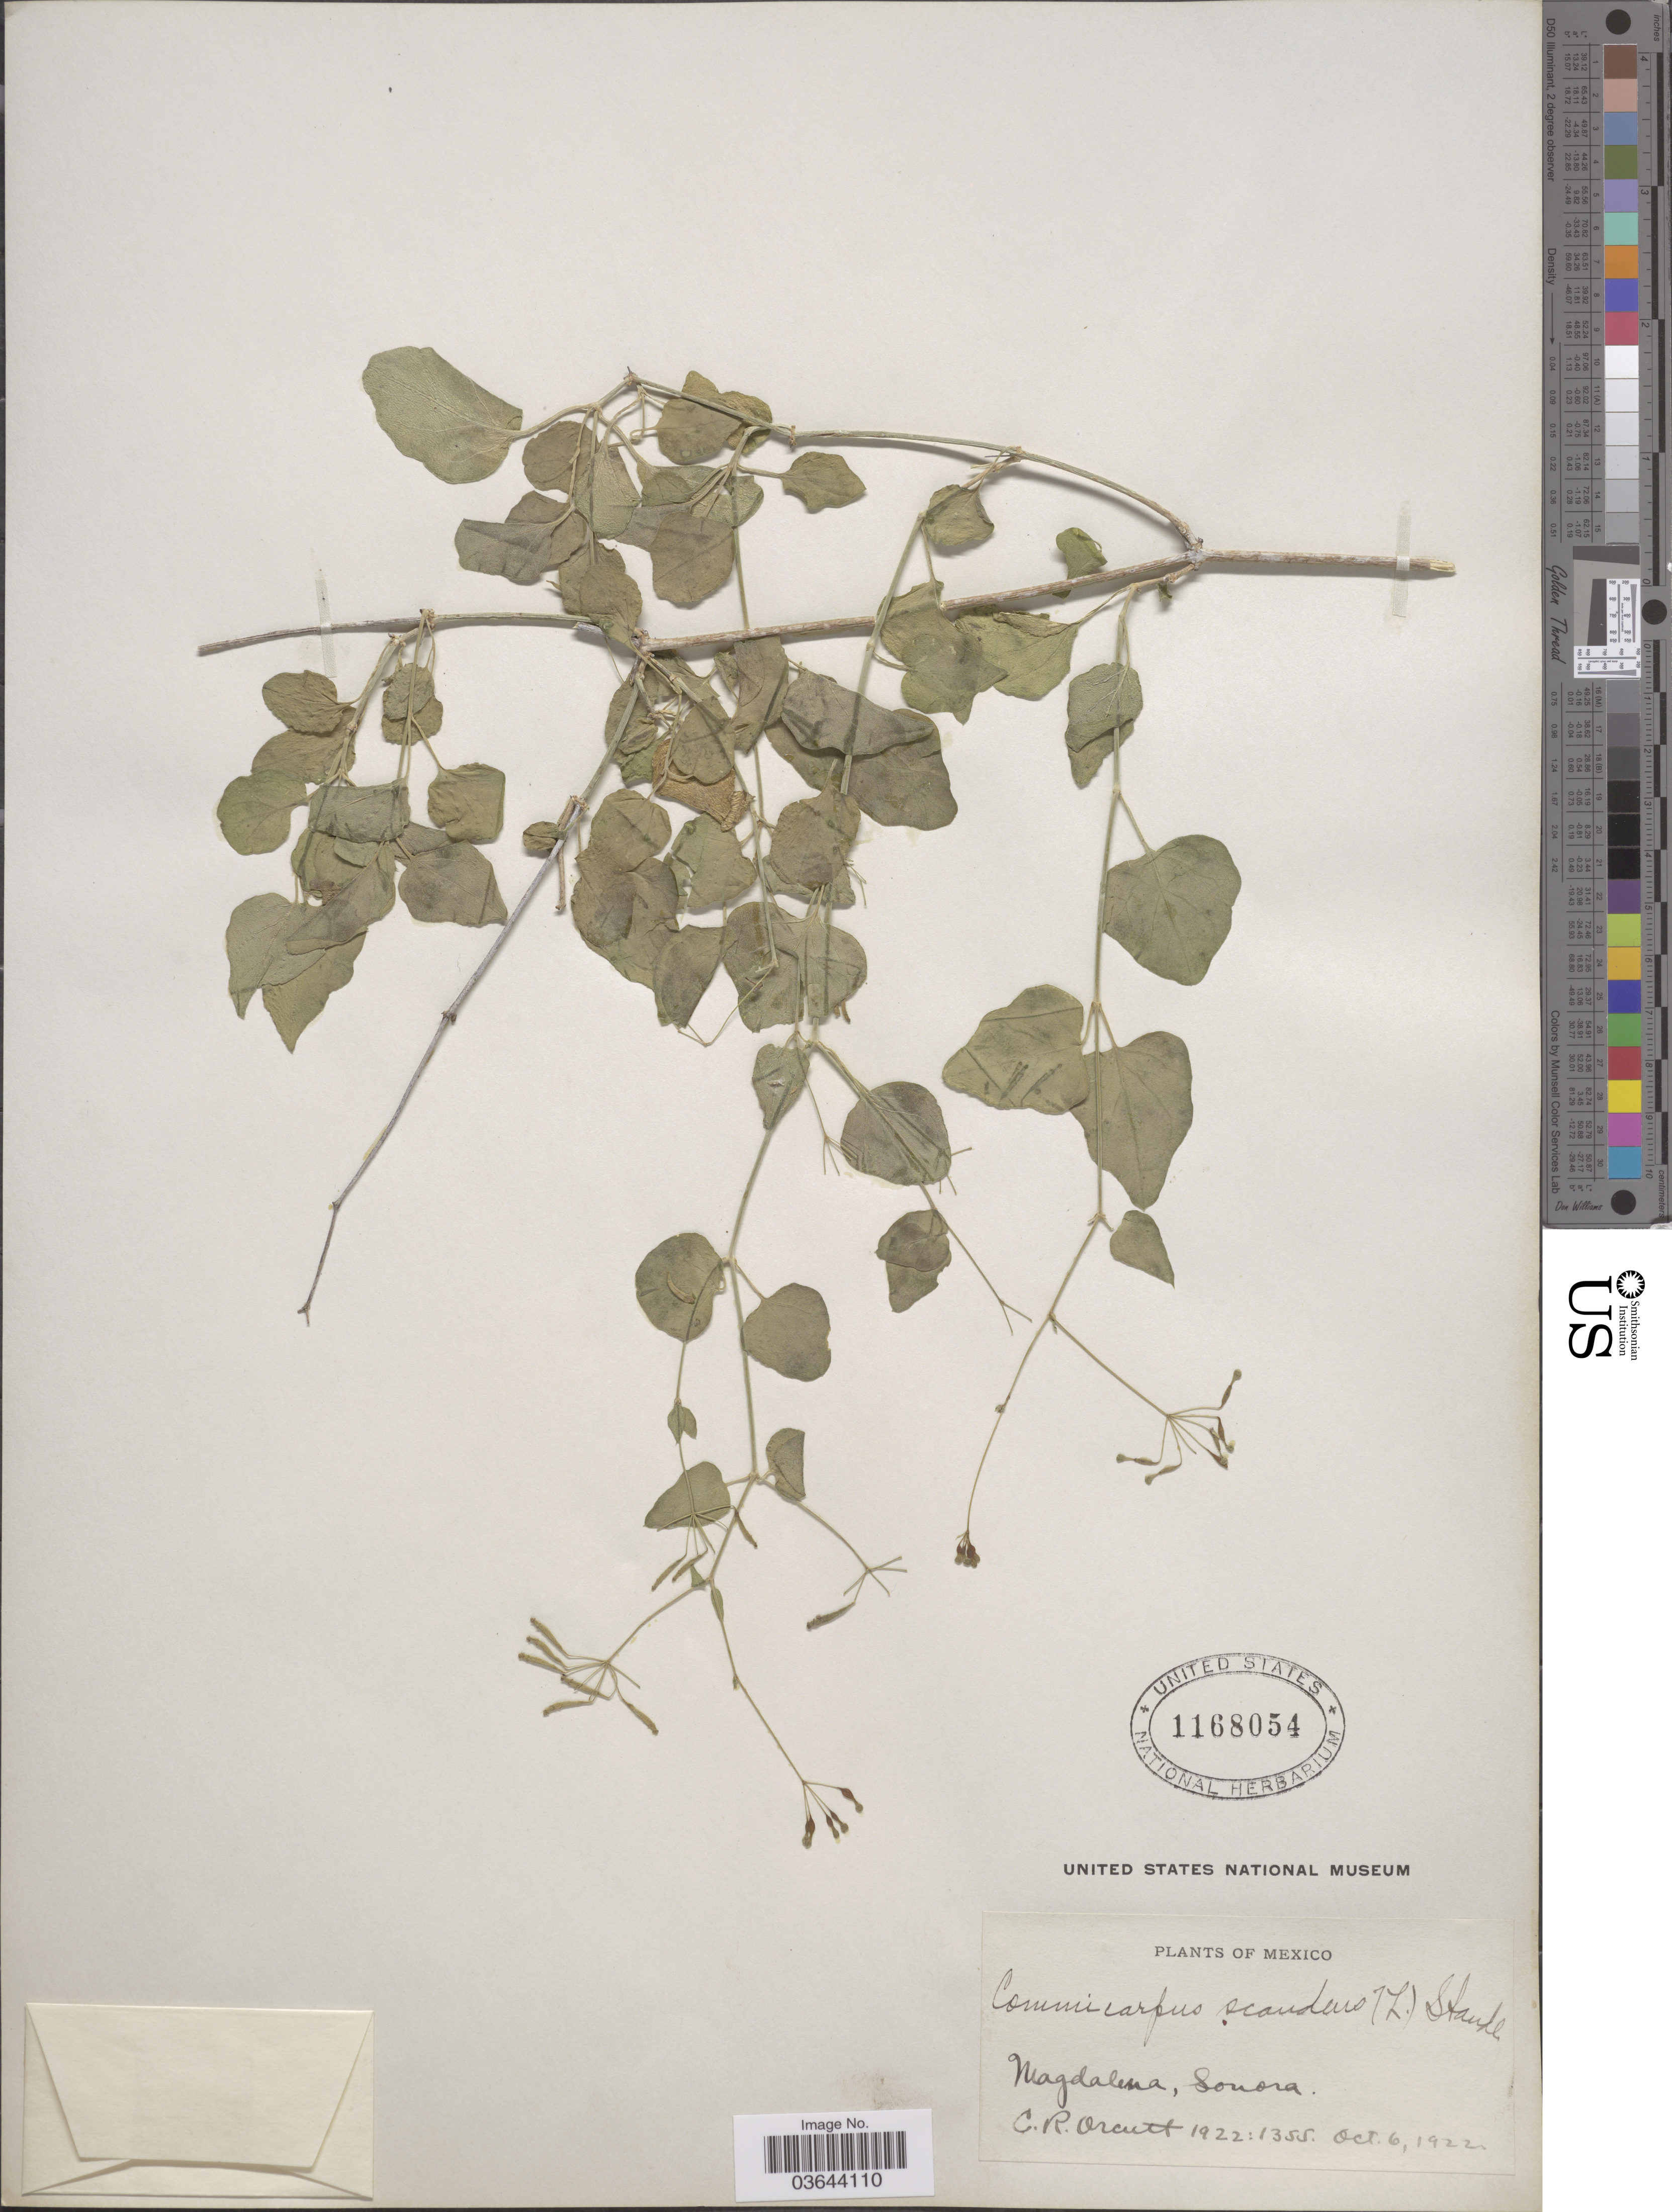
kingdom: Plantae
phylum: Tracheophyta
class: Magnoliopsida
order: Caryophyllales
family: Nyctaginaceae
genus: Commicarpus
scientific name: Commicarpus scandens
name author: (L.) Standl.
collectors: C. R. Orcutt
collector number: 1922:1355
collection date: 1922-10-06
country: Mexico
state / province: Sonora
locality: Magdalena.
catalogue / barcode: US 1168054